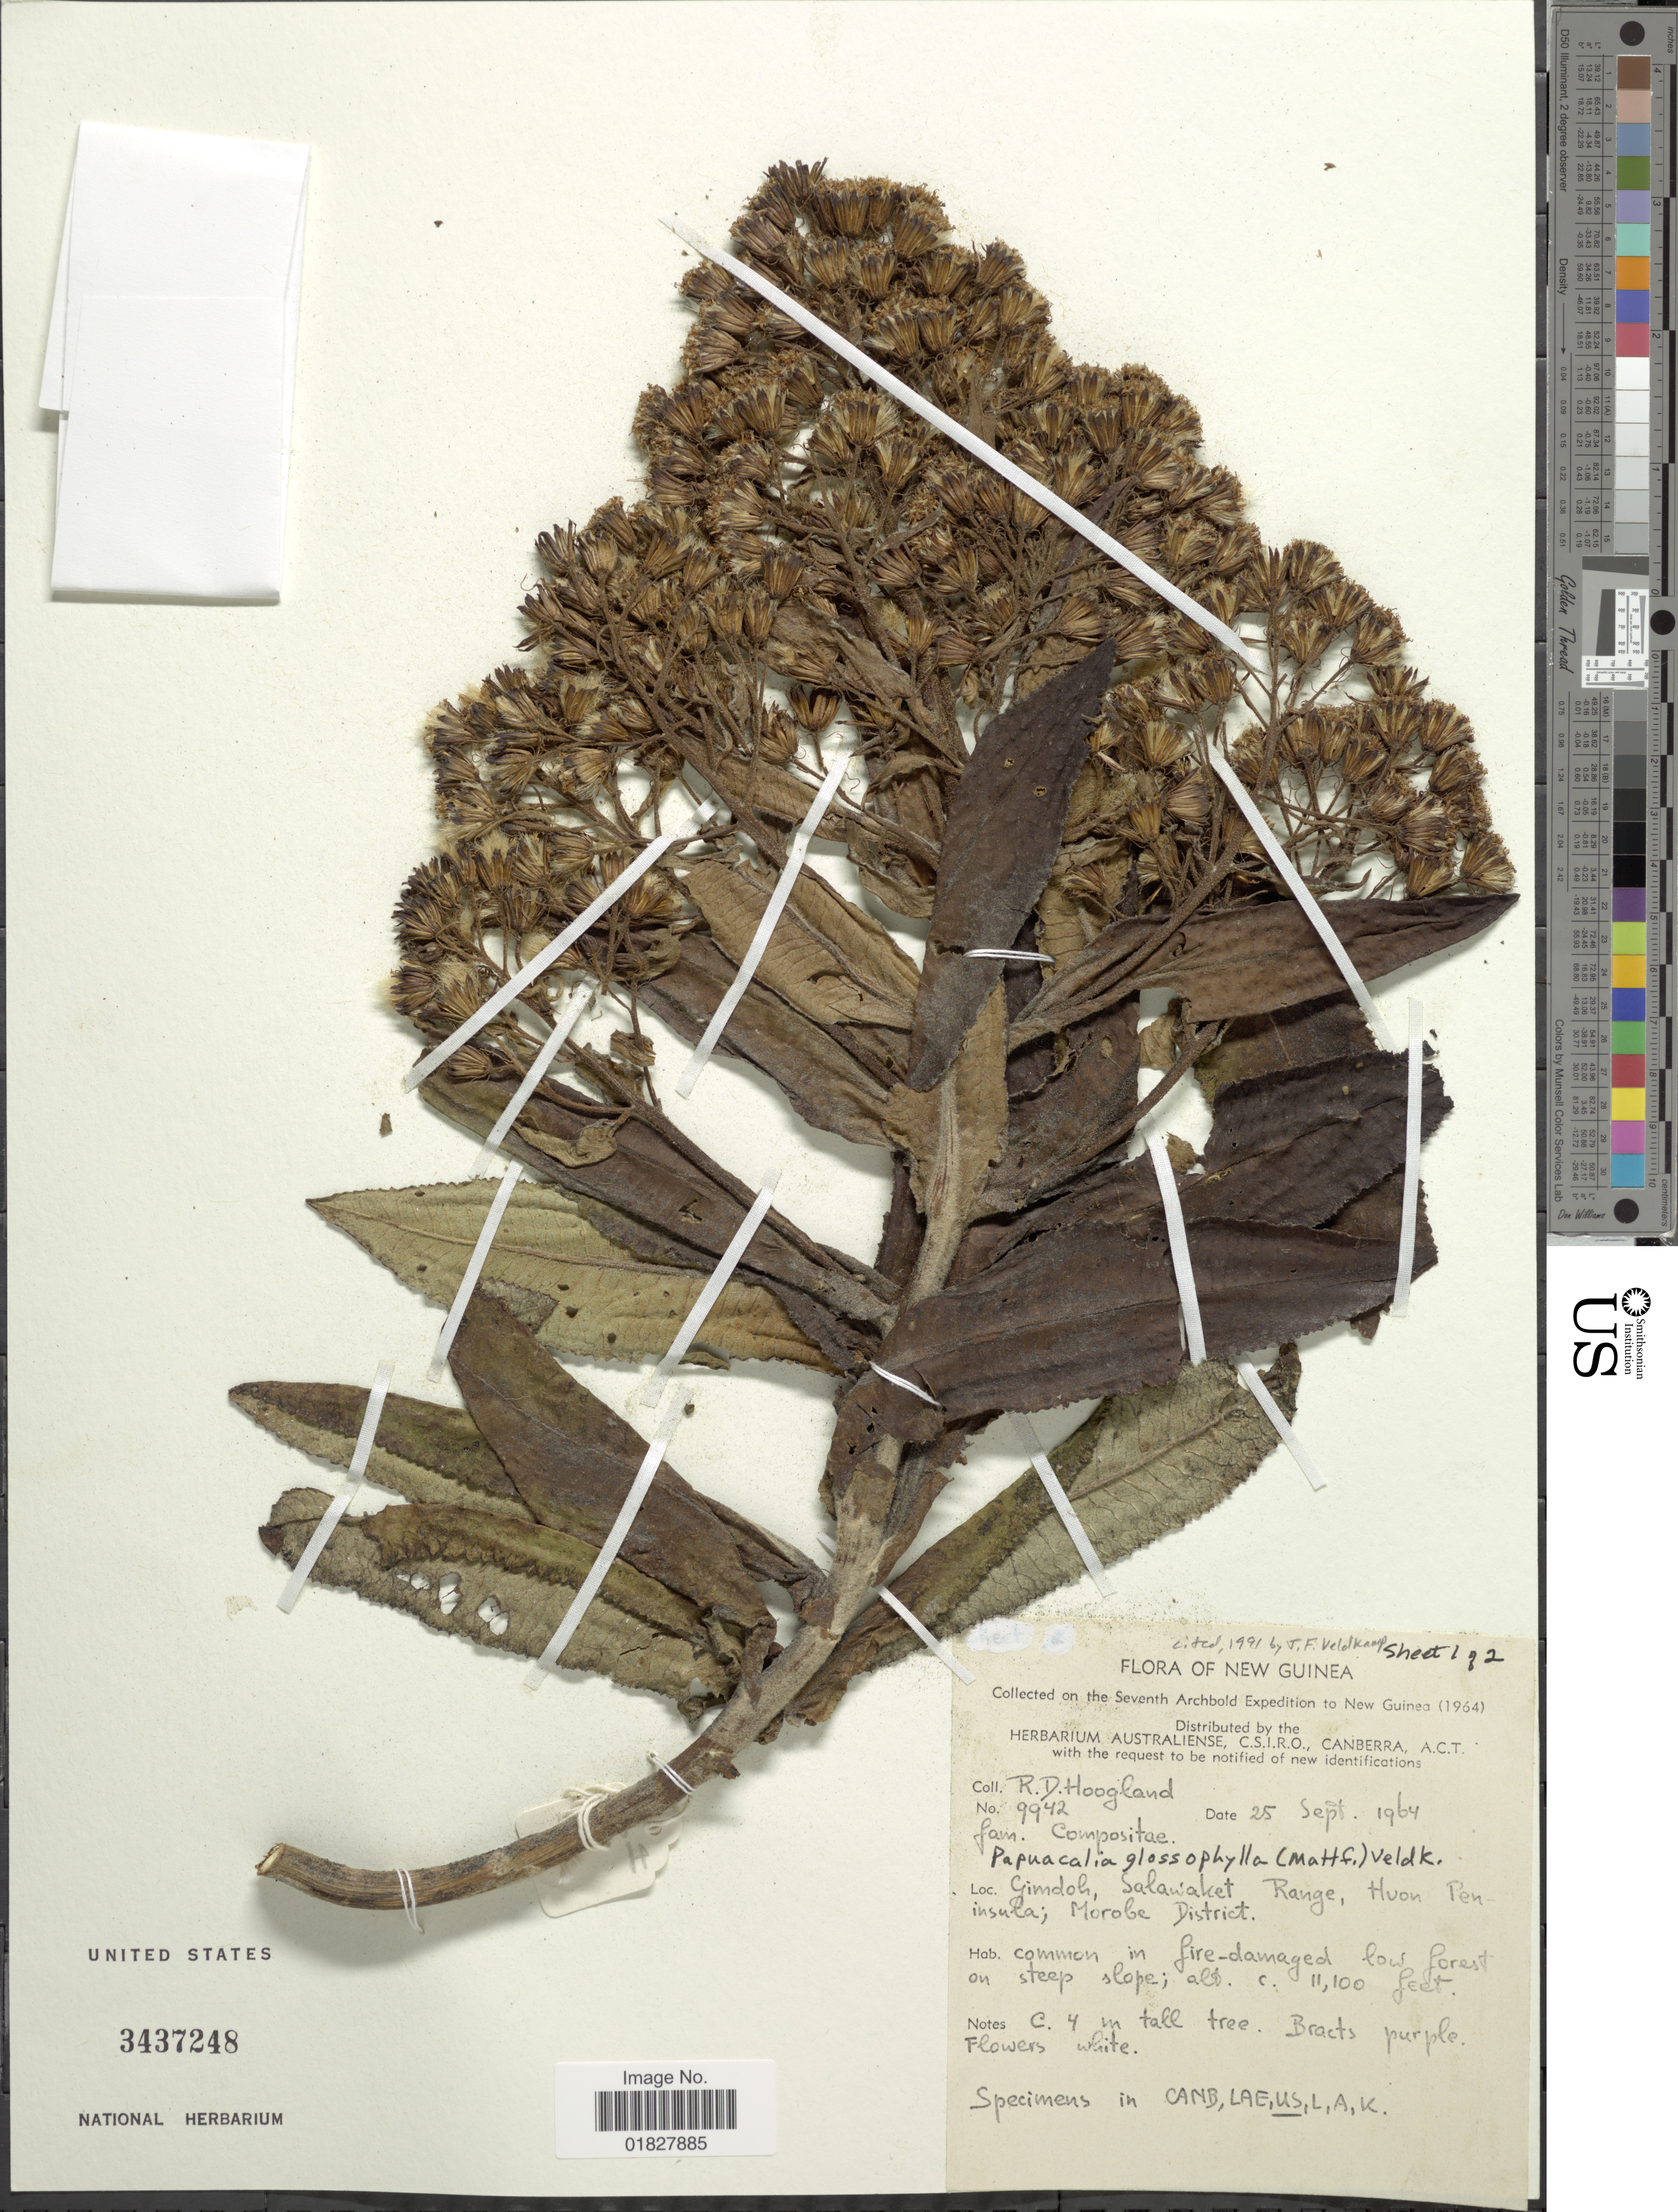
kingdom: Plantae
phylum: Tracheophyta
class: Magnoliopsida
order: Asterales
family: Asteraceae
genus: Papuacalia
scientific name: Papuacalia glossophylla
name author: (Mattf.) Veldkamp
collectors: R. D. Hoogland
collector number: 9942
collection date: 1964-09-25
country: Papua New Guinea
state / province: Morobe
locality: New Guinea, Gimdoh, Salawaket Range, Huon Peninsula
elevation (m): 3383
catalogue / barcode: US 3437248